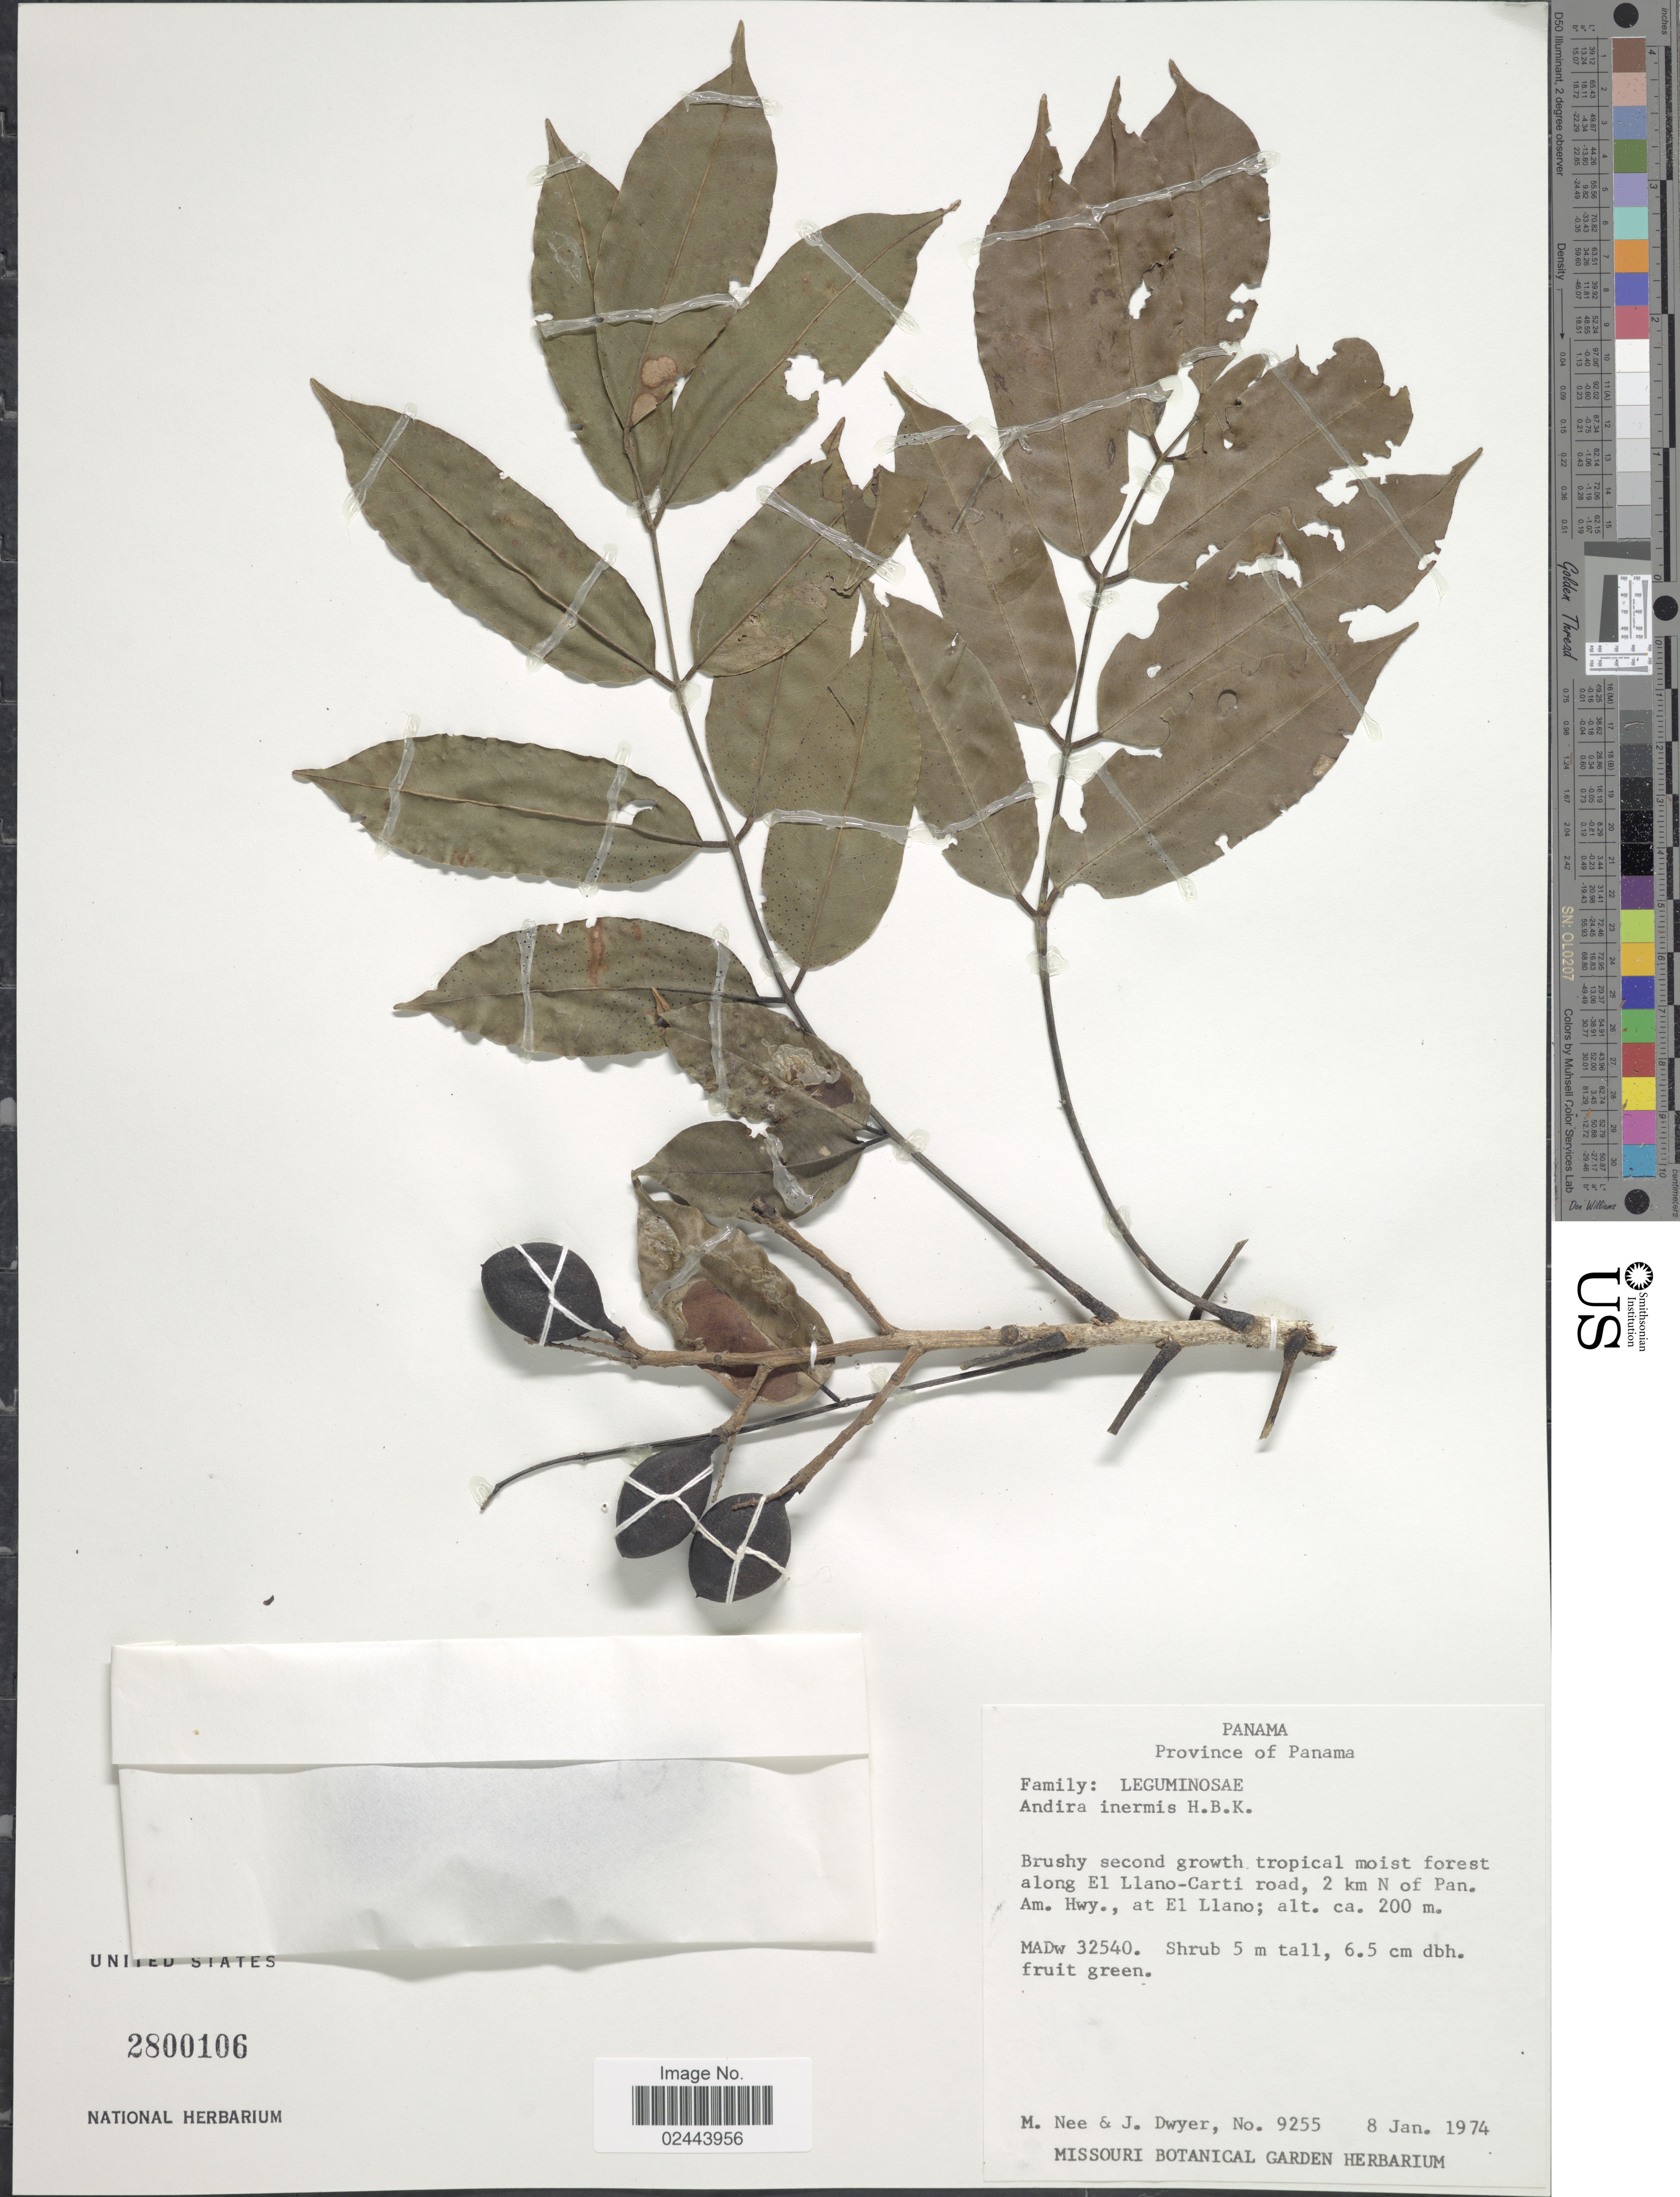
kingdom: Plantae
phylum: Tracheophyta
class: Magnoliopsida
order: Fabales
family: Fabaceae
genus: Andira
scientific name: Andira inermis subsp. inermis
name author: (W. Wright) Kunth ex DC.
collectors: M. Nee & J. Dwyer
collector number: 9255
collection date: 1974-01-08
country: Panama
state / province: Panamá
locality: Brushy second growth tropical moist forest along El Llano-Carti road, 2 km N of Pan. Am. Hwy., at El Llano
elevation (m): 200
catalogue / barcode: US 2800106